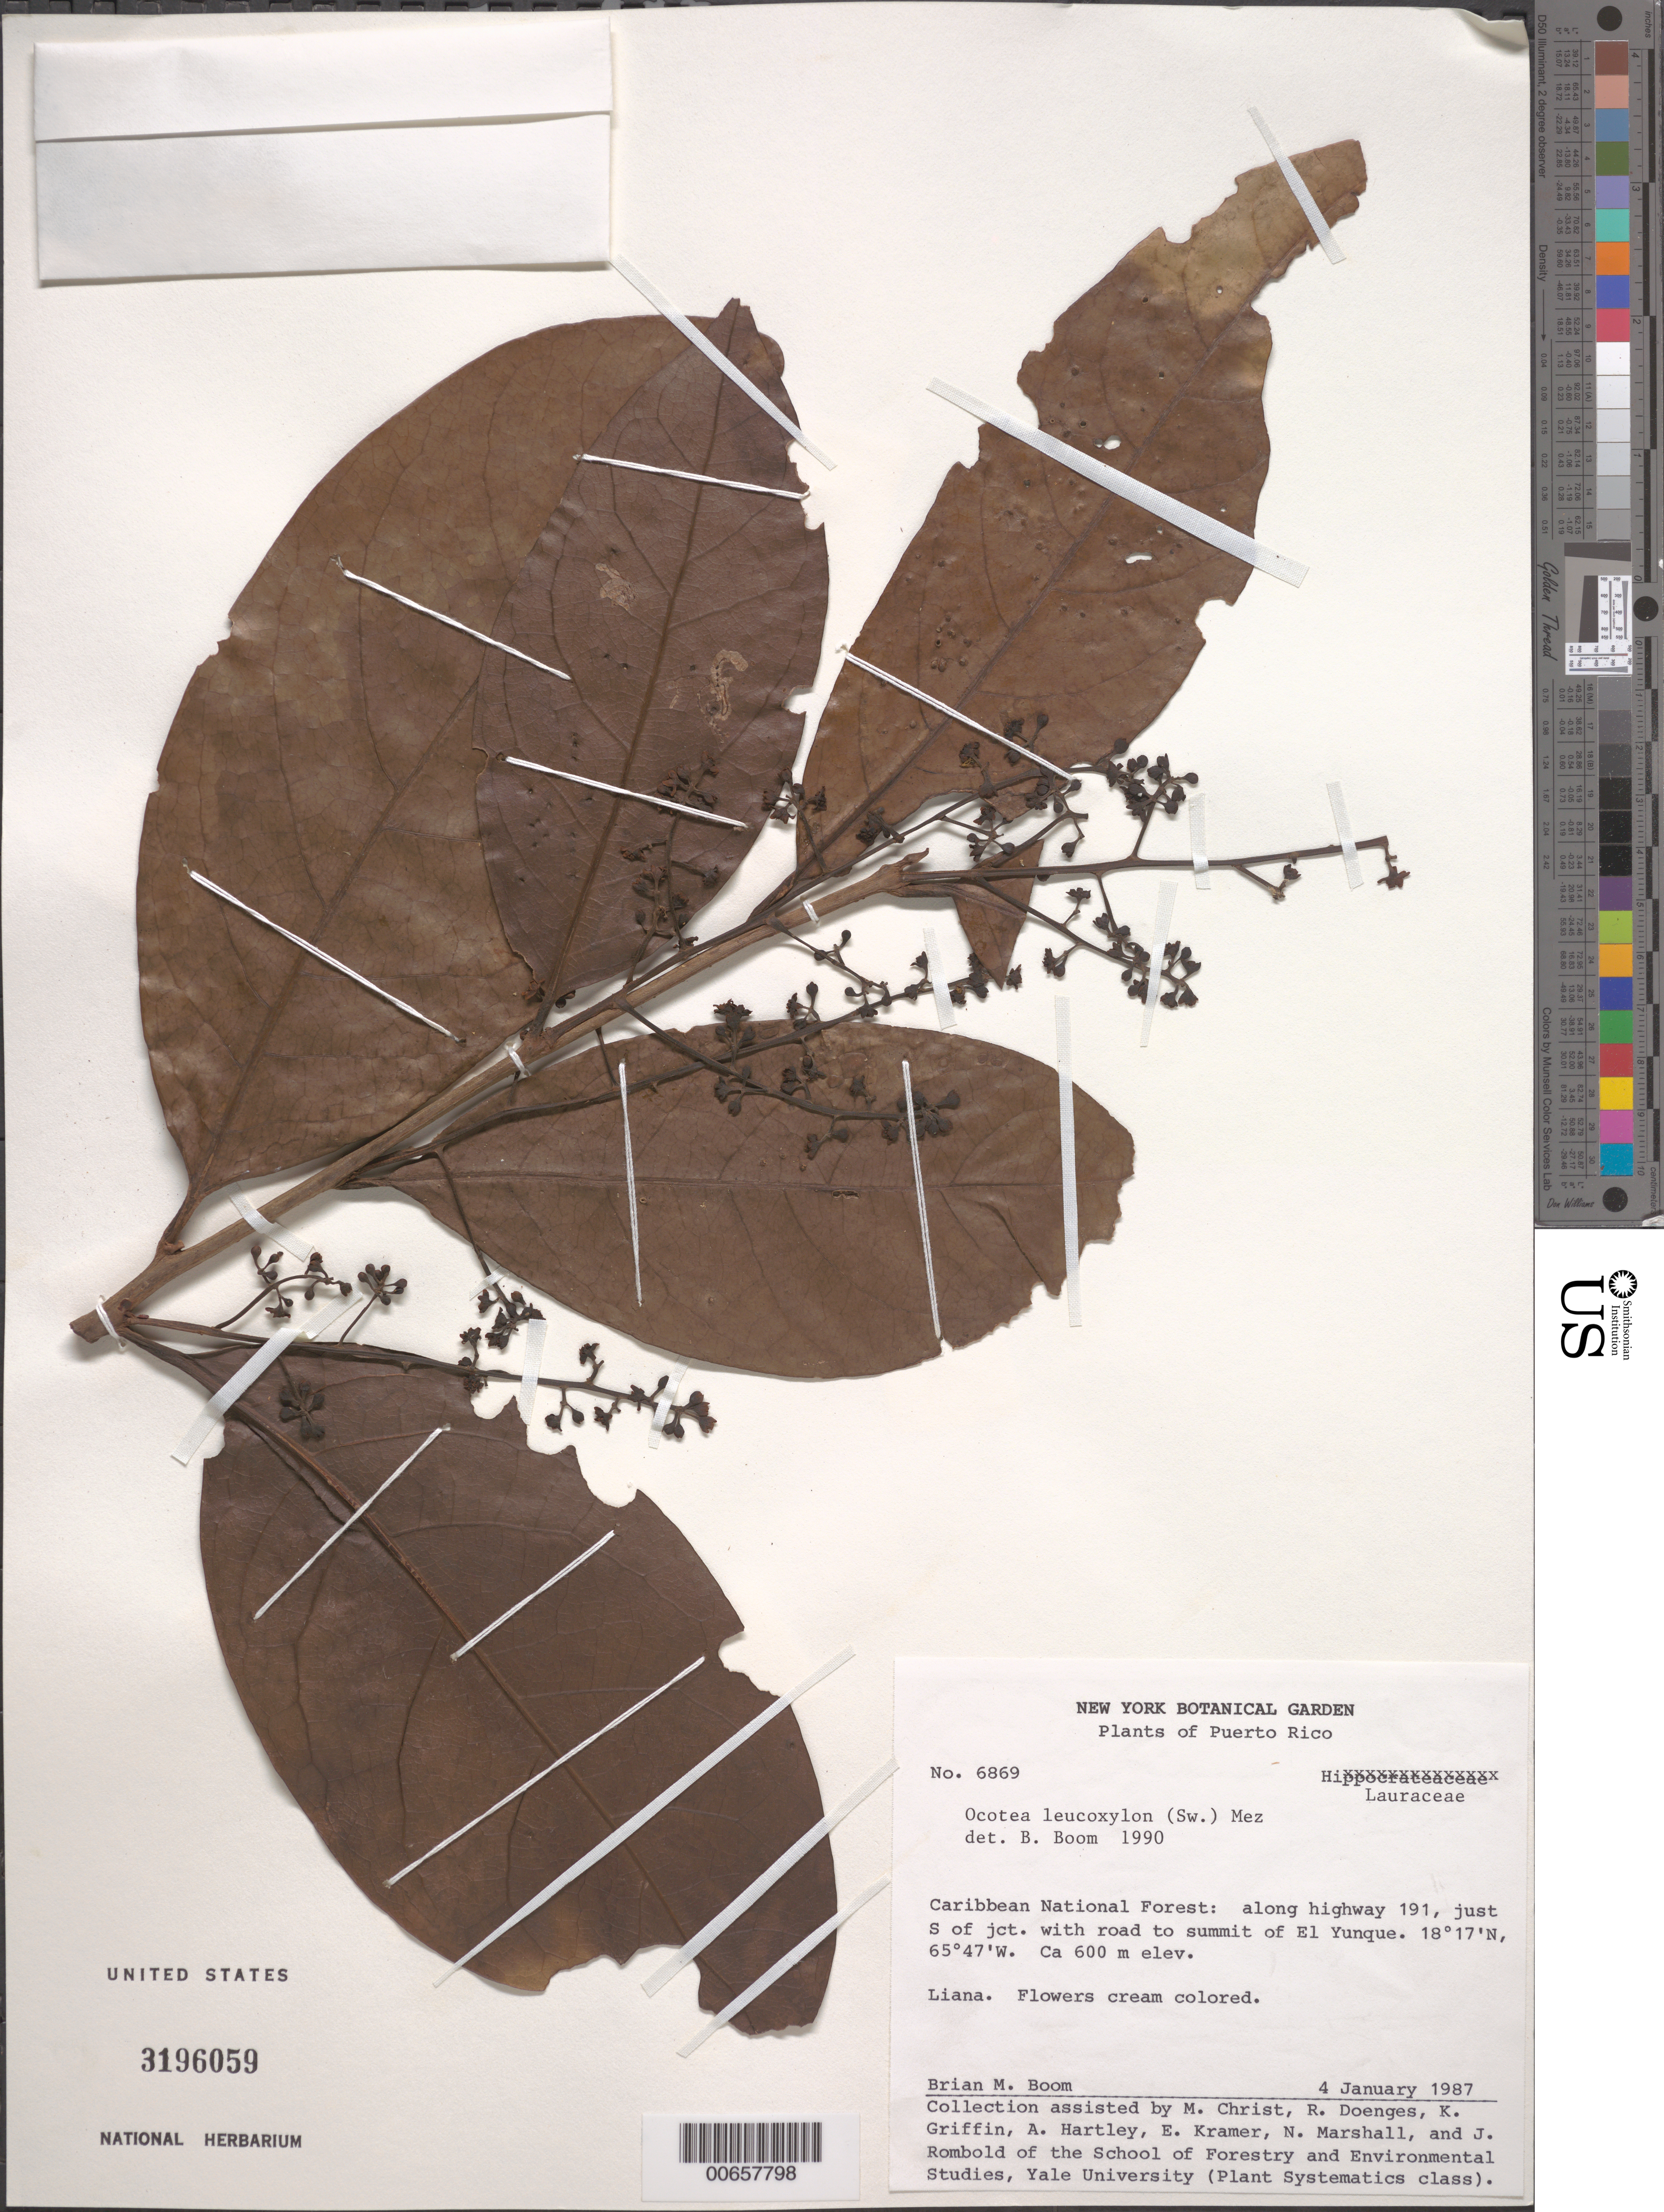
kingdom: Plantae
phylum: Tracheophyta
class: Magnoliopsida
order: Laurales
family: Lauraceae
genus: Ocotea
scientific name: Ocotea leucoxylon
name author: (Sw.) Laness.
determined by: Boom, B. M.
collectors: B. M. Boom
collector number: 6869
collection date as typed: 04 Jan 1987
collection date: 1987-01-04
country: Puerto Rico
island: Greater Antilles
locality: Carib. Natl. Forest, along highway 191, just S of jct. W/road to summit of El Yunque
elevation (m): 600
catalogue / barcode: US 3196059